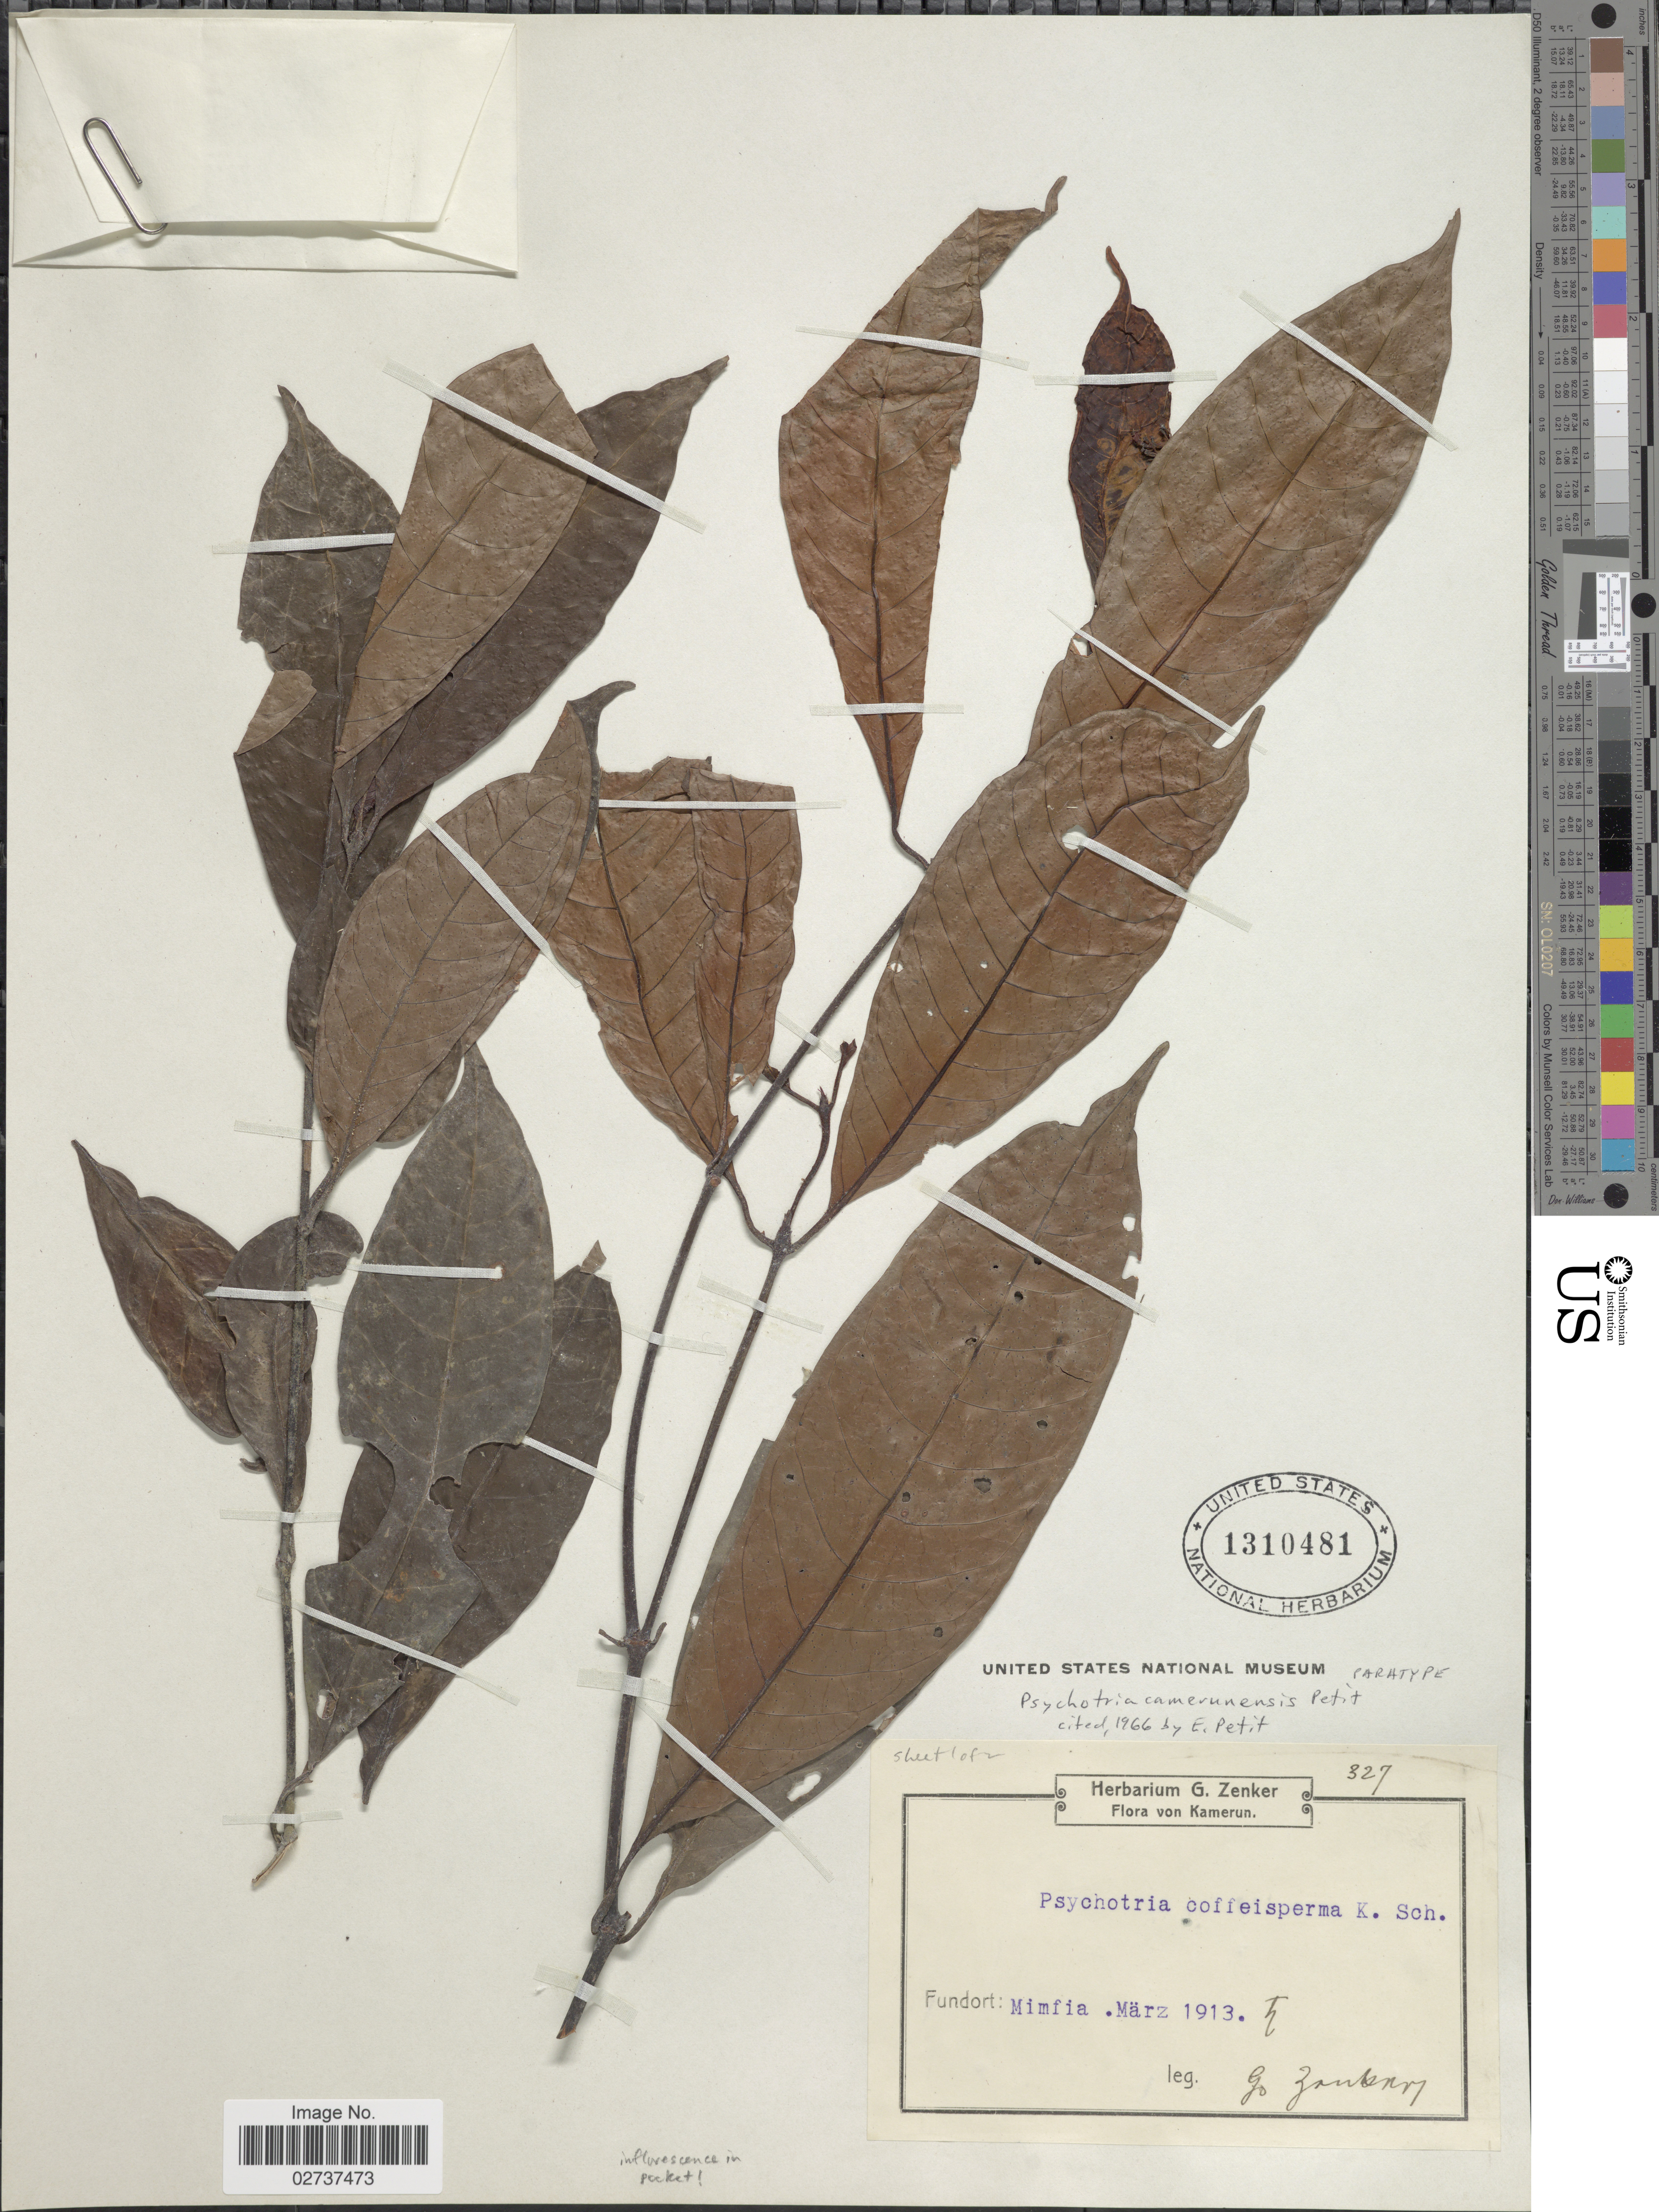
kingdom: Plantae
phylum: Tracheophyta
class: Magnoliopsida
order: Gentianales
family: Rubiaceae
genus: Psychotria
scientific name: Psychotria camerunensis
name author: E.M.A. Petit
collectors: G. A. Zenker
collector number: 327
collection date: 1913-03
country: Cameroon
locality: Kamerun. Mimfia.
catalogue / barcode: US 1310481